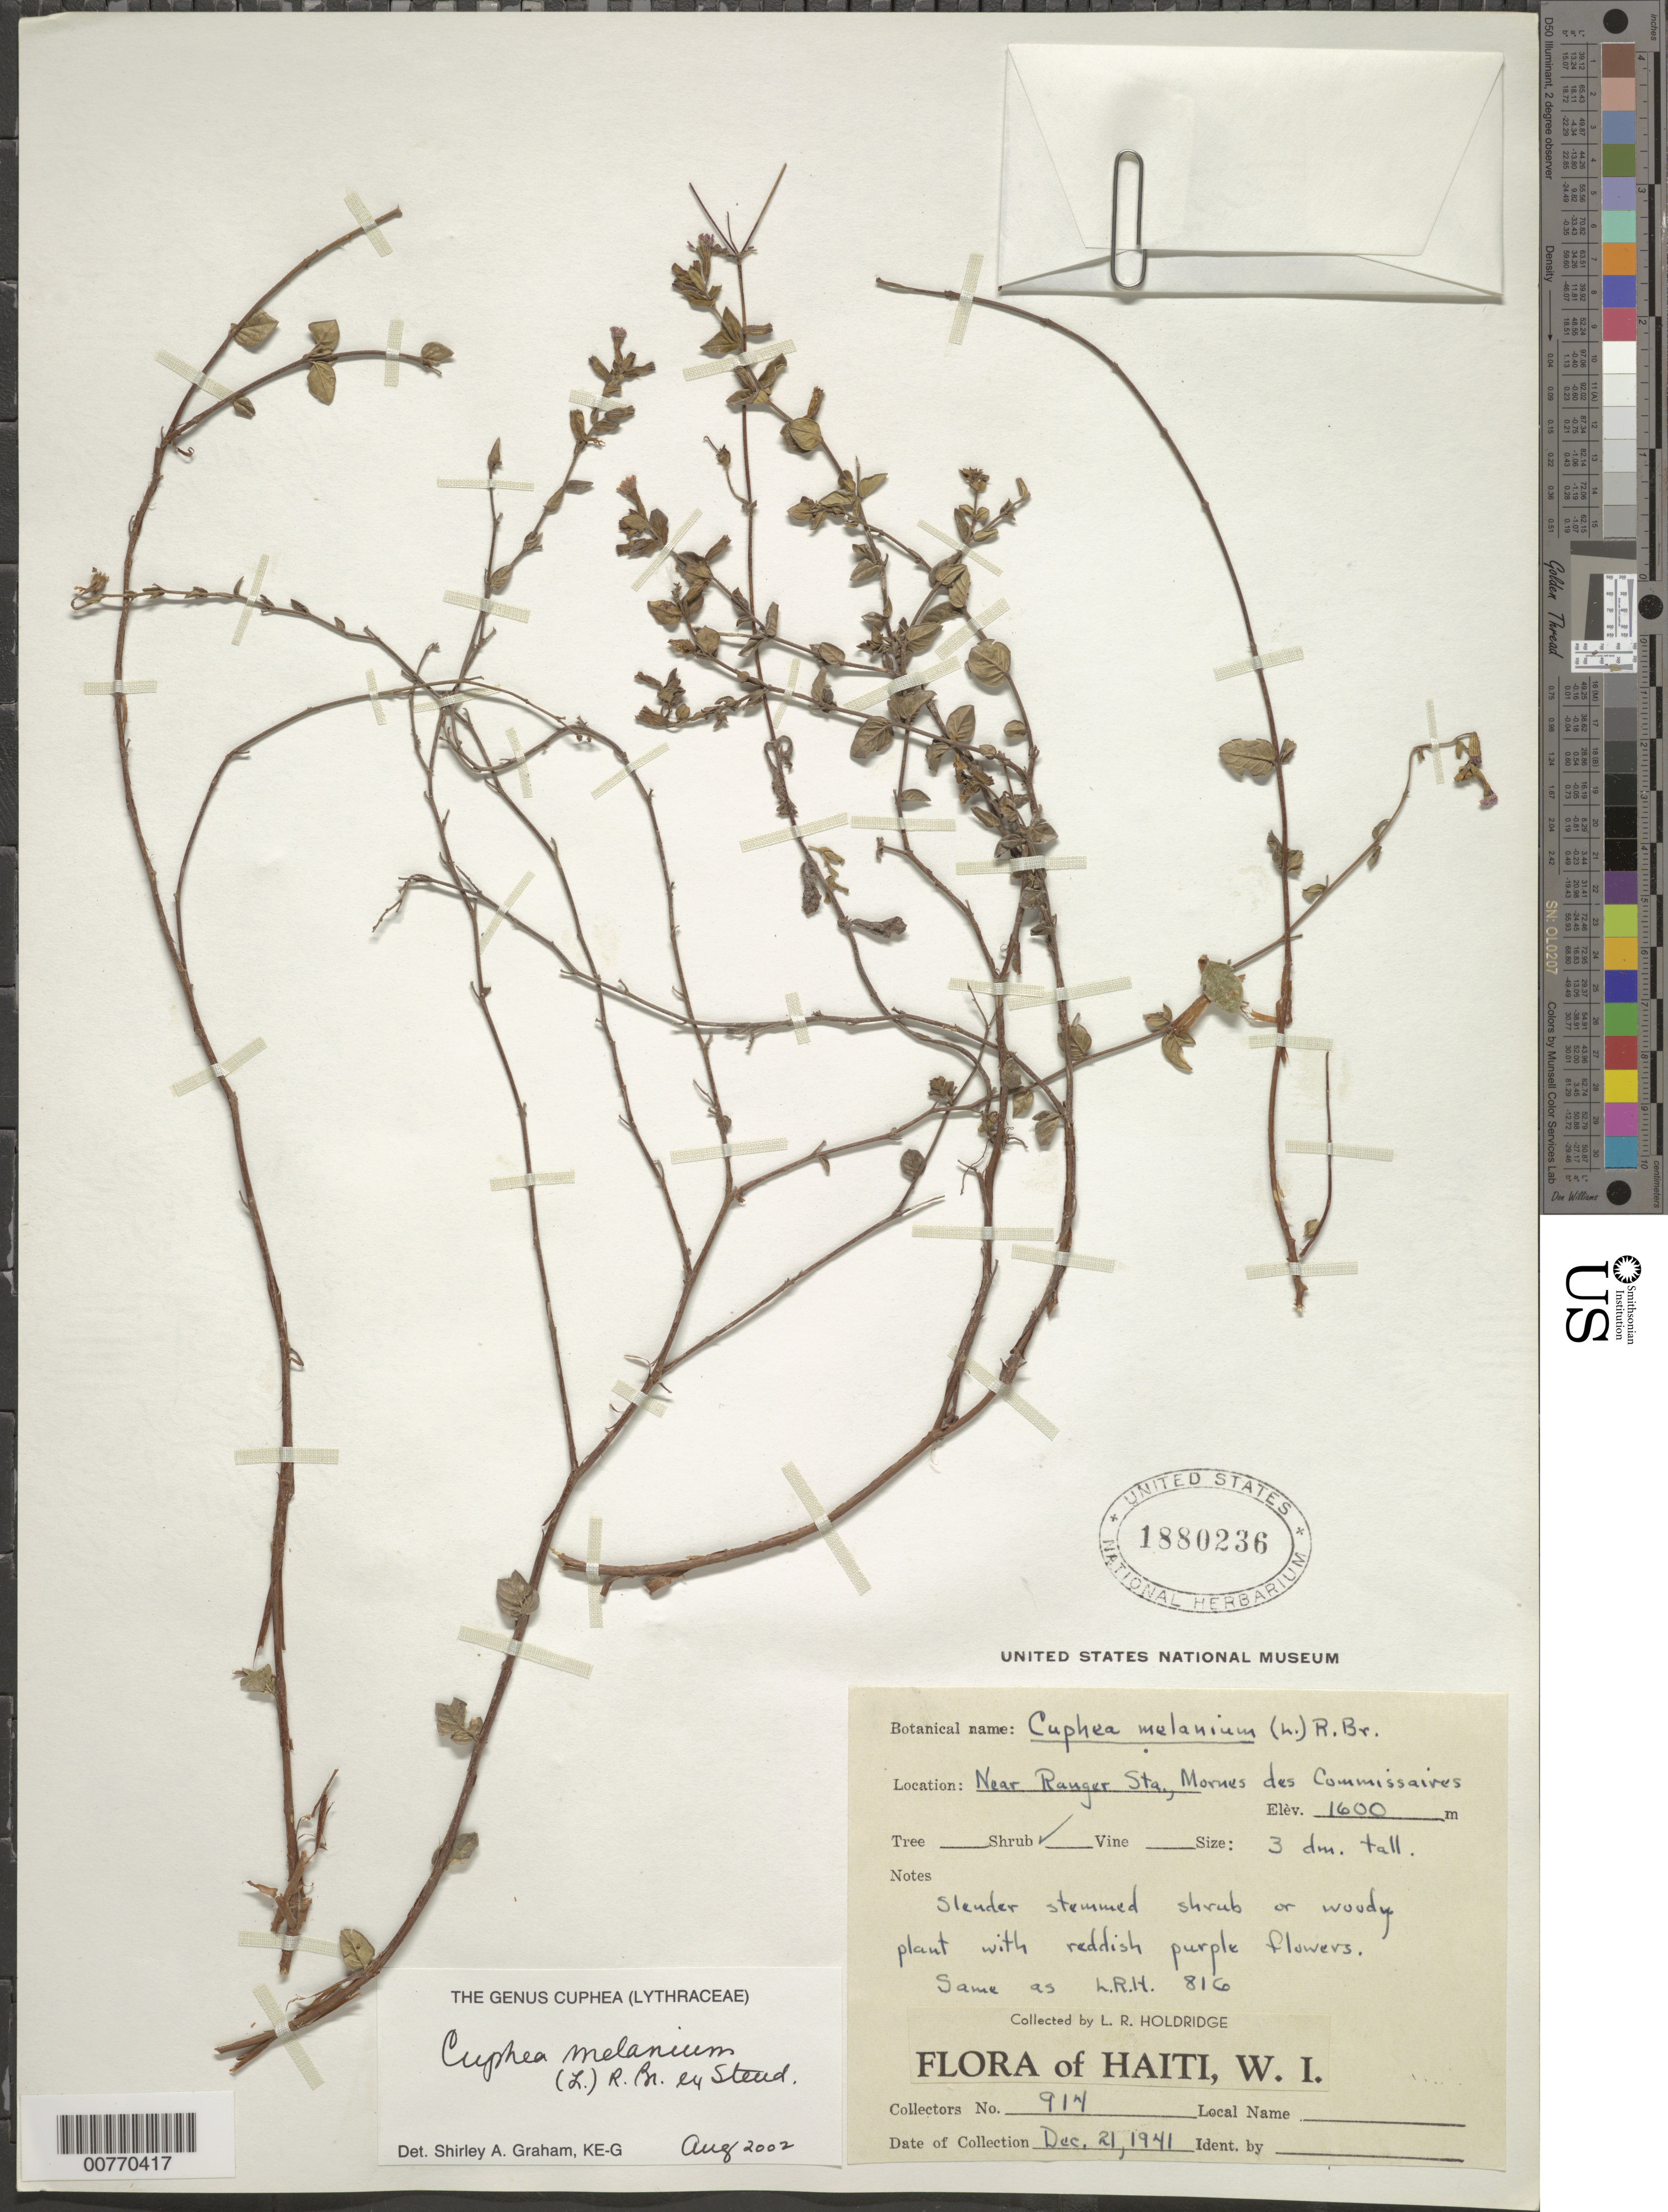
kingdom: Plantae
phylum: Tracheophyta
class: Magnoliopsida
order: Myrtales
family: Lythraceae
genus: Cuphea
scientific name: Cuphea melanium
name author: (L.) Cramer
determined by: Graham, Shirley Ann Tousch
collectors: L. Holdridge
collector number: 914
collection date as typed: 21 Dec 1941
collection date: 1941-12-21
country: Haiti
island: Hispaniola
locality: Near Ranger Sta., Mornes des Commissaires.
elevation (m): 1600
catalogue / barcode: US 1880236